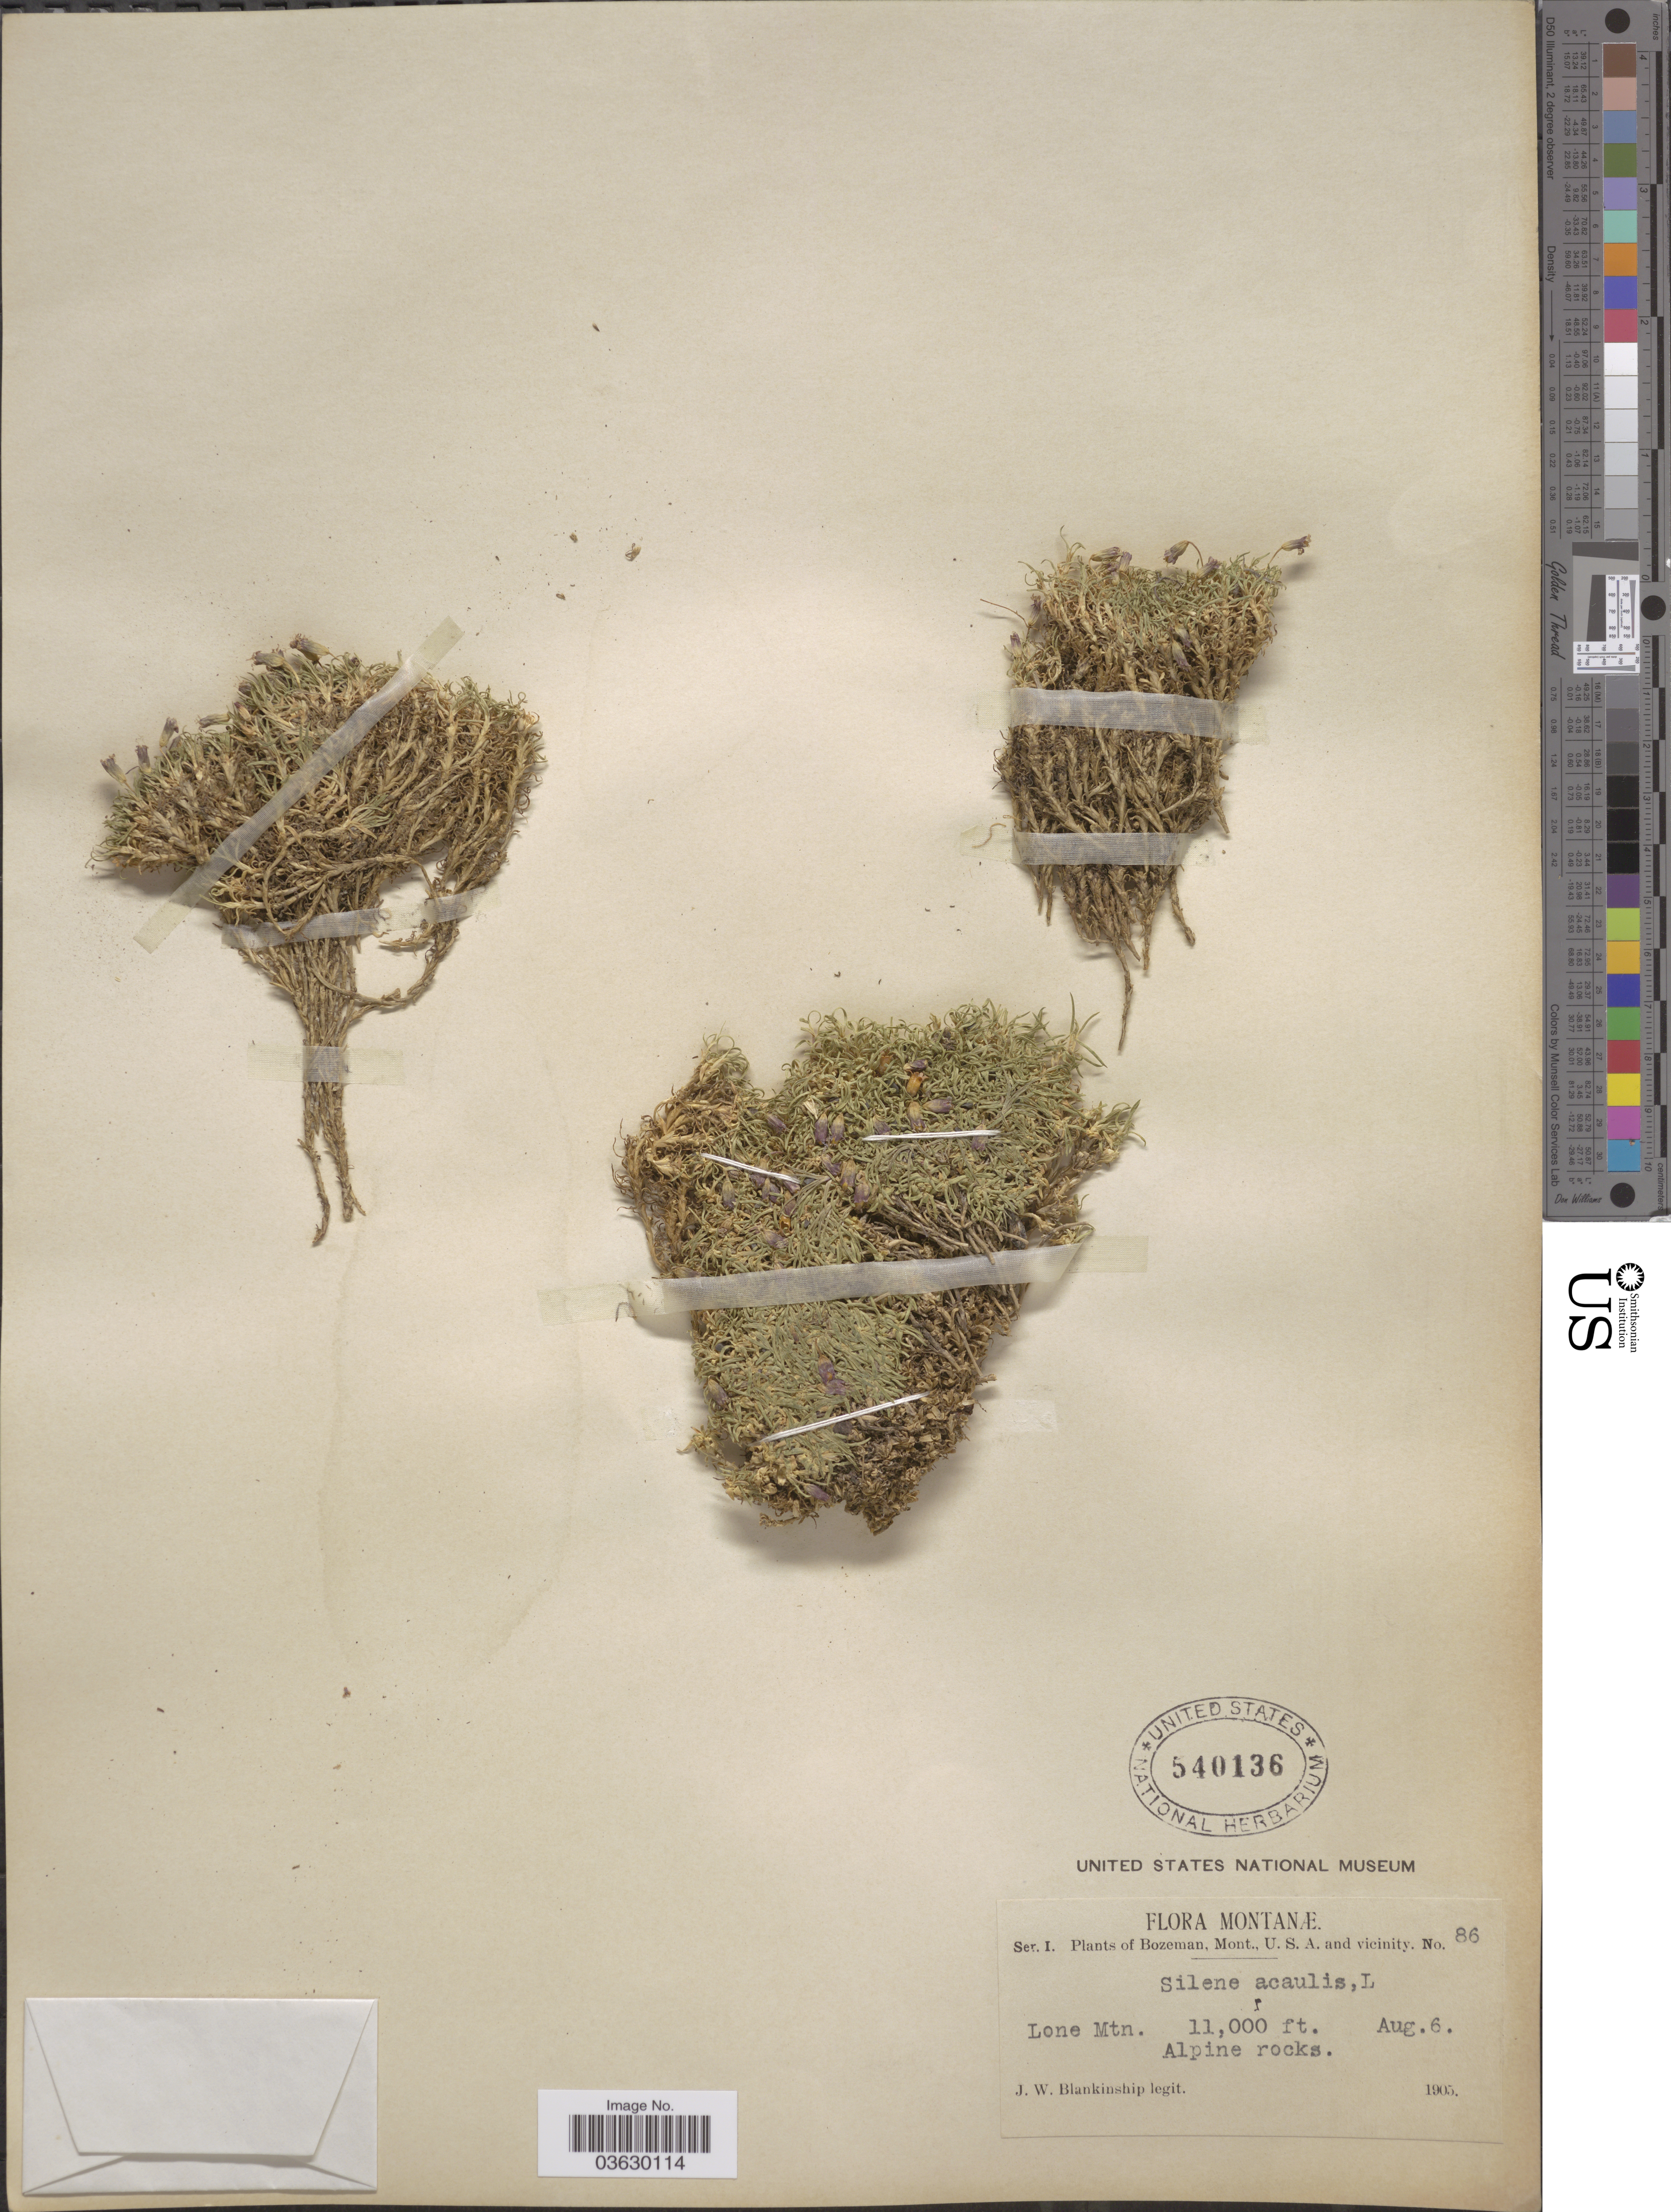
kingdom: Plantae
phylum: Tracheophyta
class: Magnoliopsida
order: Caryophyllales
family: Caryophyllaceae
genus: Silene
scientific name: Silene acaulis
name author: (L.) Jacq.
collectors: J. W. Blankinship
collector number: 86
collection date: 1905-08-06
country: United States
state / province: Montana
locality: Bozeman, U.S.A. and vicinity. Lone Mtn.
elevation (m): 3353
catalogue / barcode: US 540136